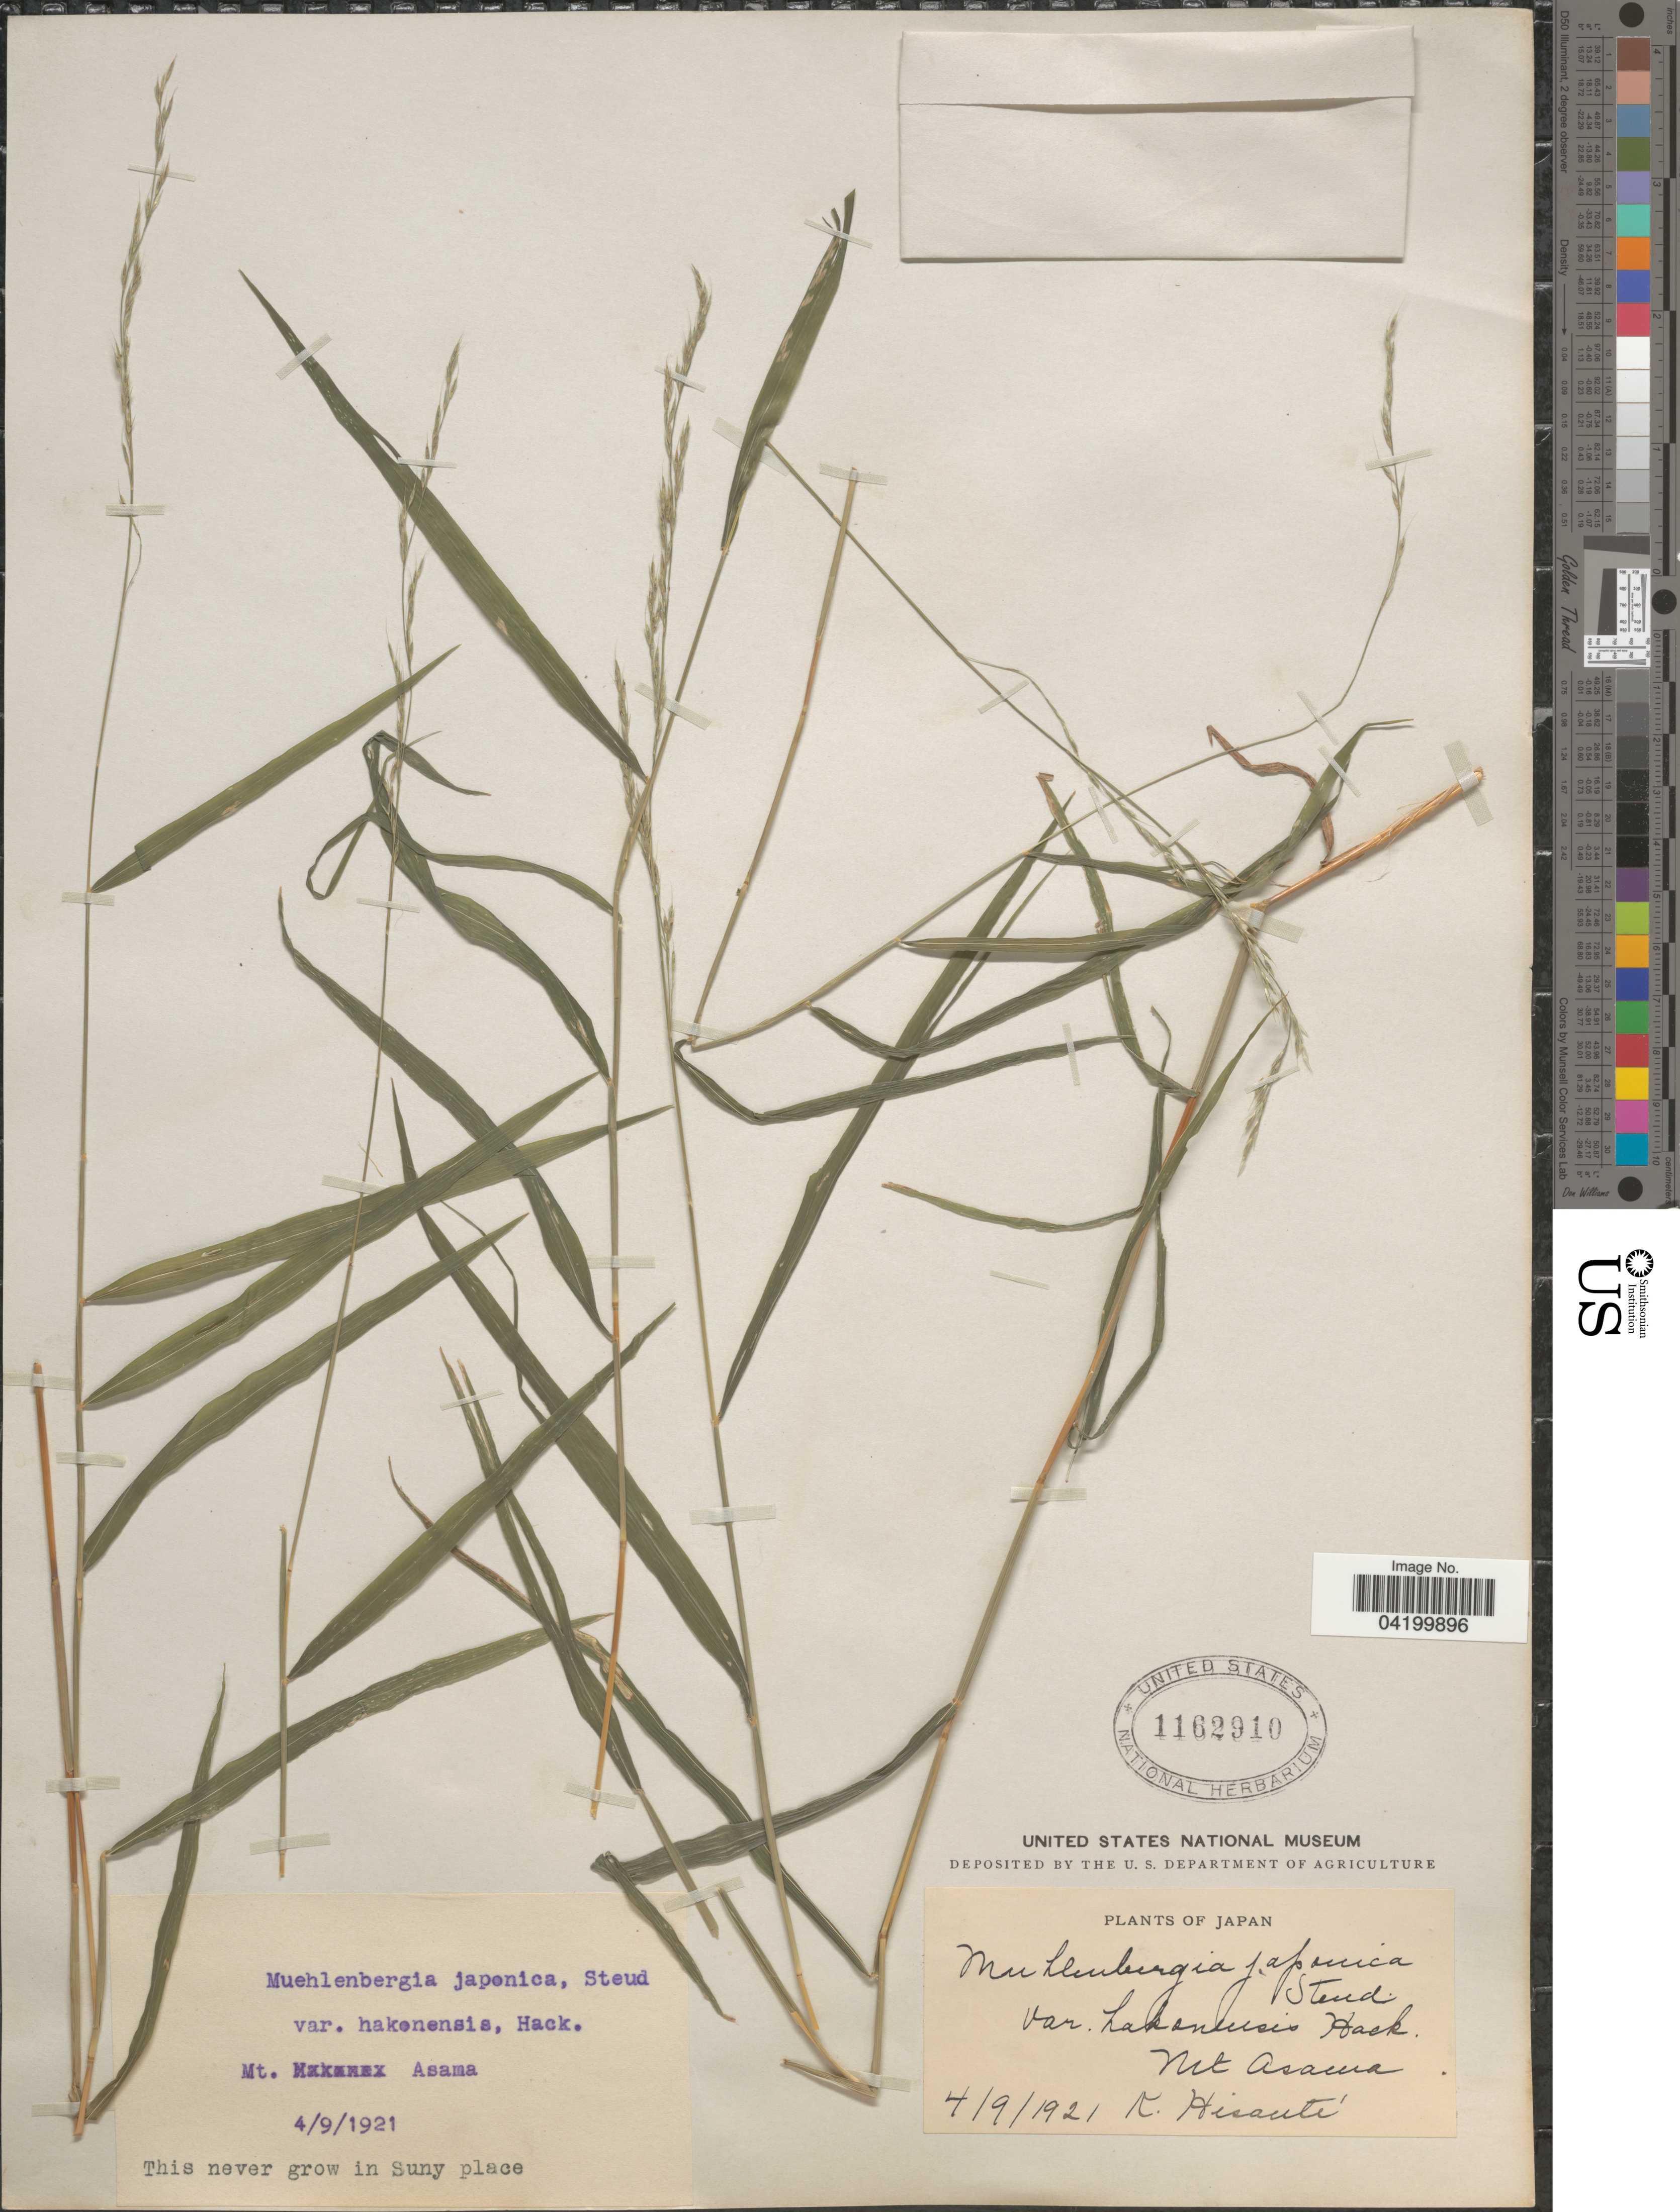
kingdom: Plantae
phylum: Tracheophyta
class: Liliopsida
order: Poales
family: Poaceae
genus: Muhlenbergia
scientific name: Muhlenbergia hakonensis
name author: (Hack.) Makino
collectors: K. Hisauti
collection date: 1921-09-04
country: Japan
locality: Mt Asama.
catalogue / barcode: US 1162910